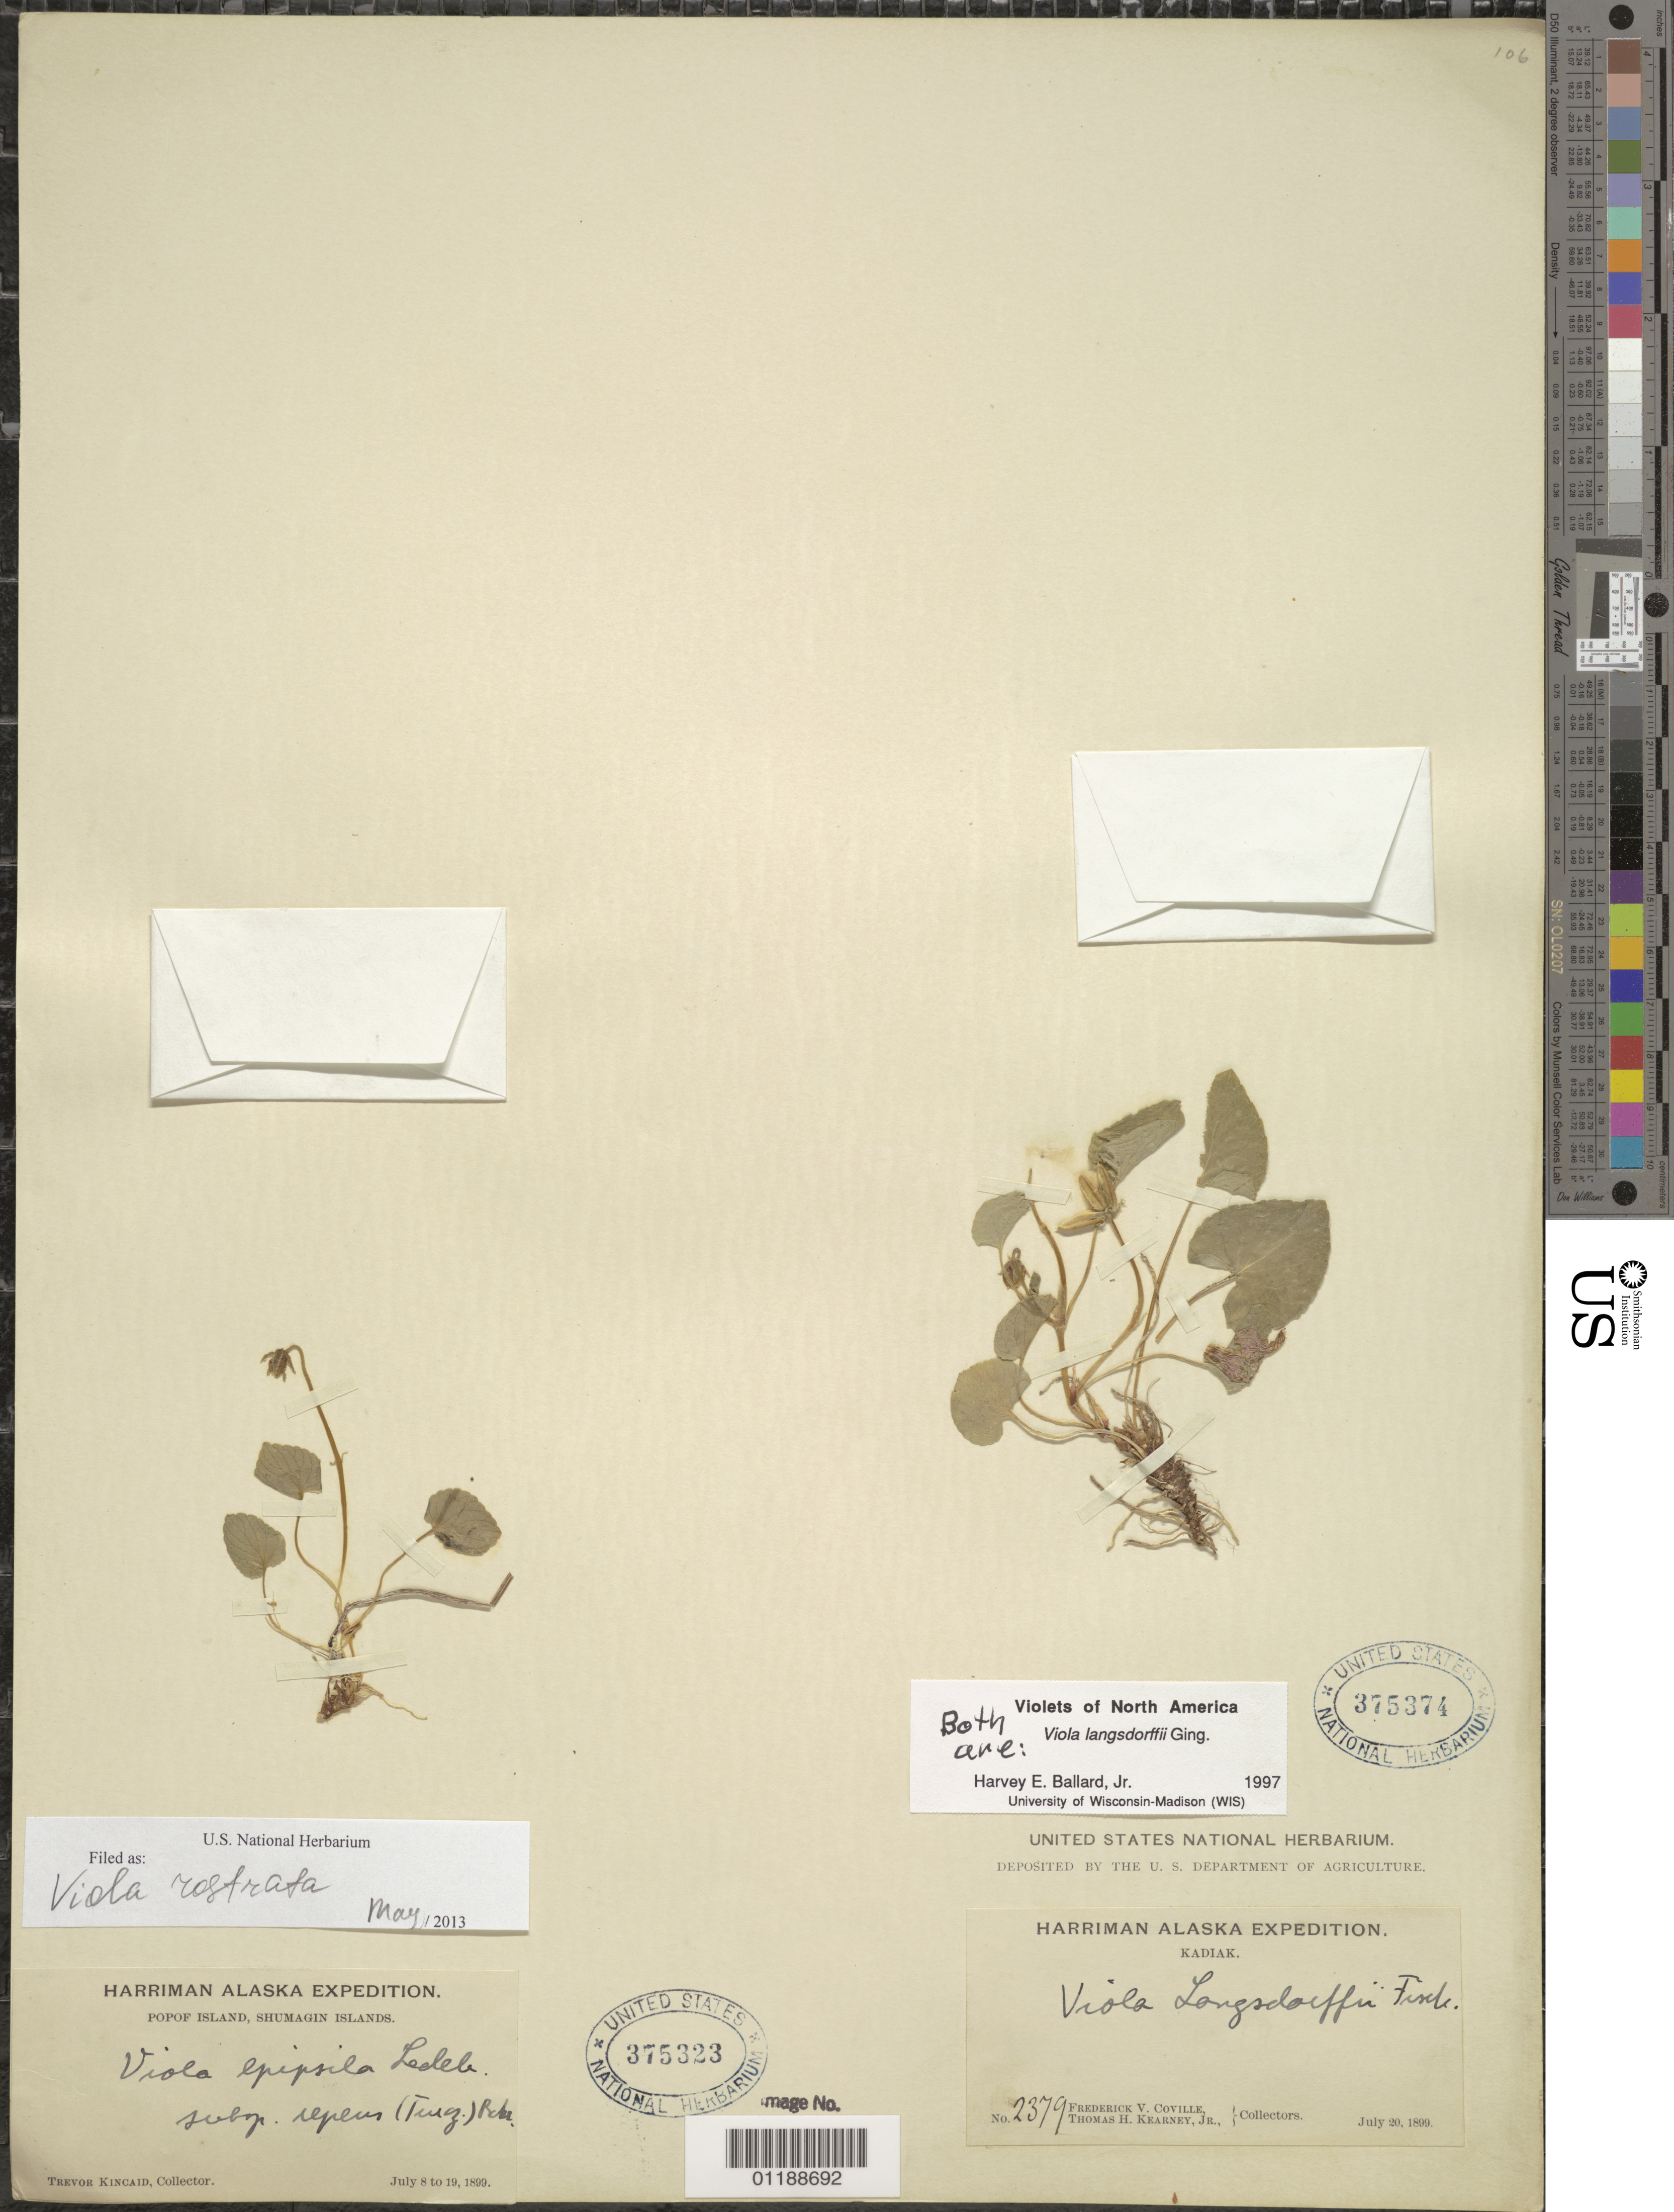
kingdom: Plantae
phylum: Tracheophyta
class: Magnoliopsida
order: Malpighiales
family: Violaceae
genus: Viola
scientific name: Viola rostrata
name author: Pursh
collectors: T. C. Kincaid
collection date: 1899-07-08/1899-07-18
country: United States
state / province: Alaska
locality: Popof Island, Shumagin Islands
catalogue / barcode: US 375323-2